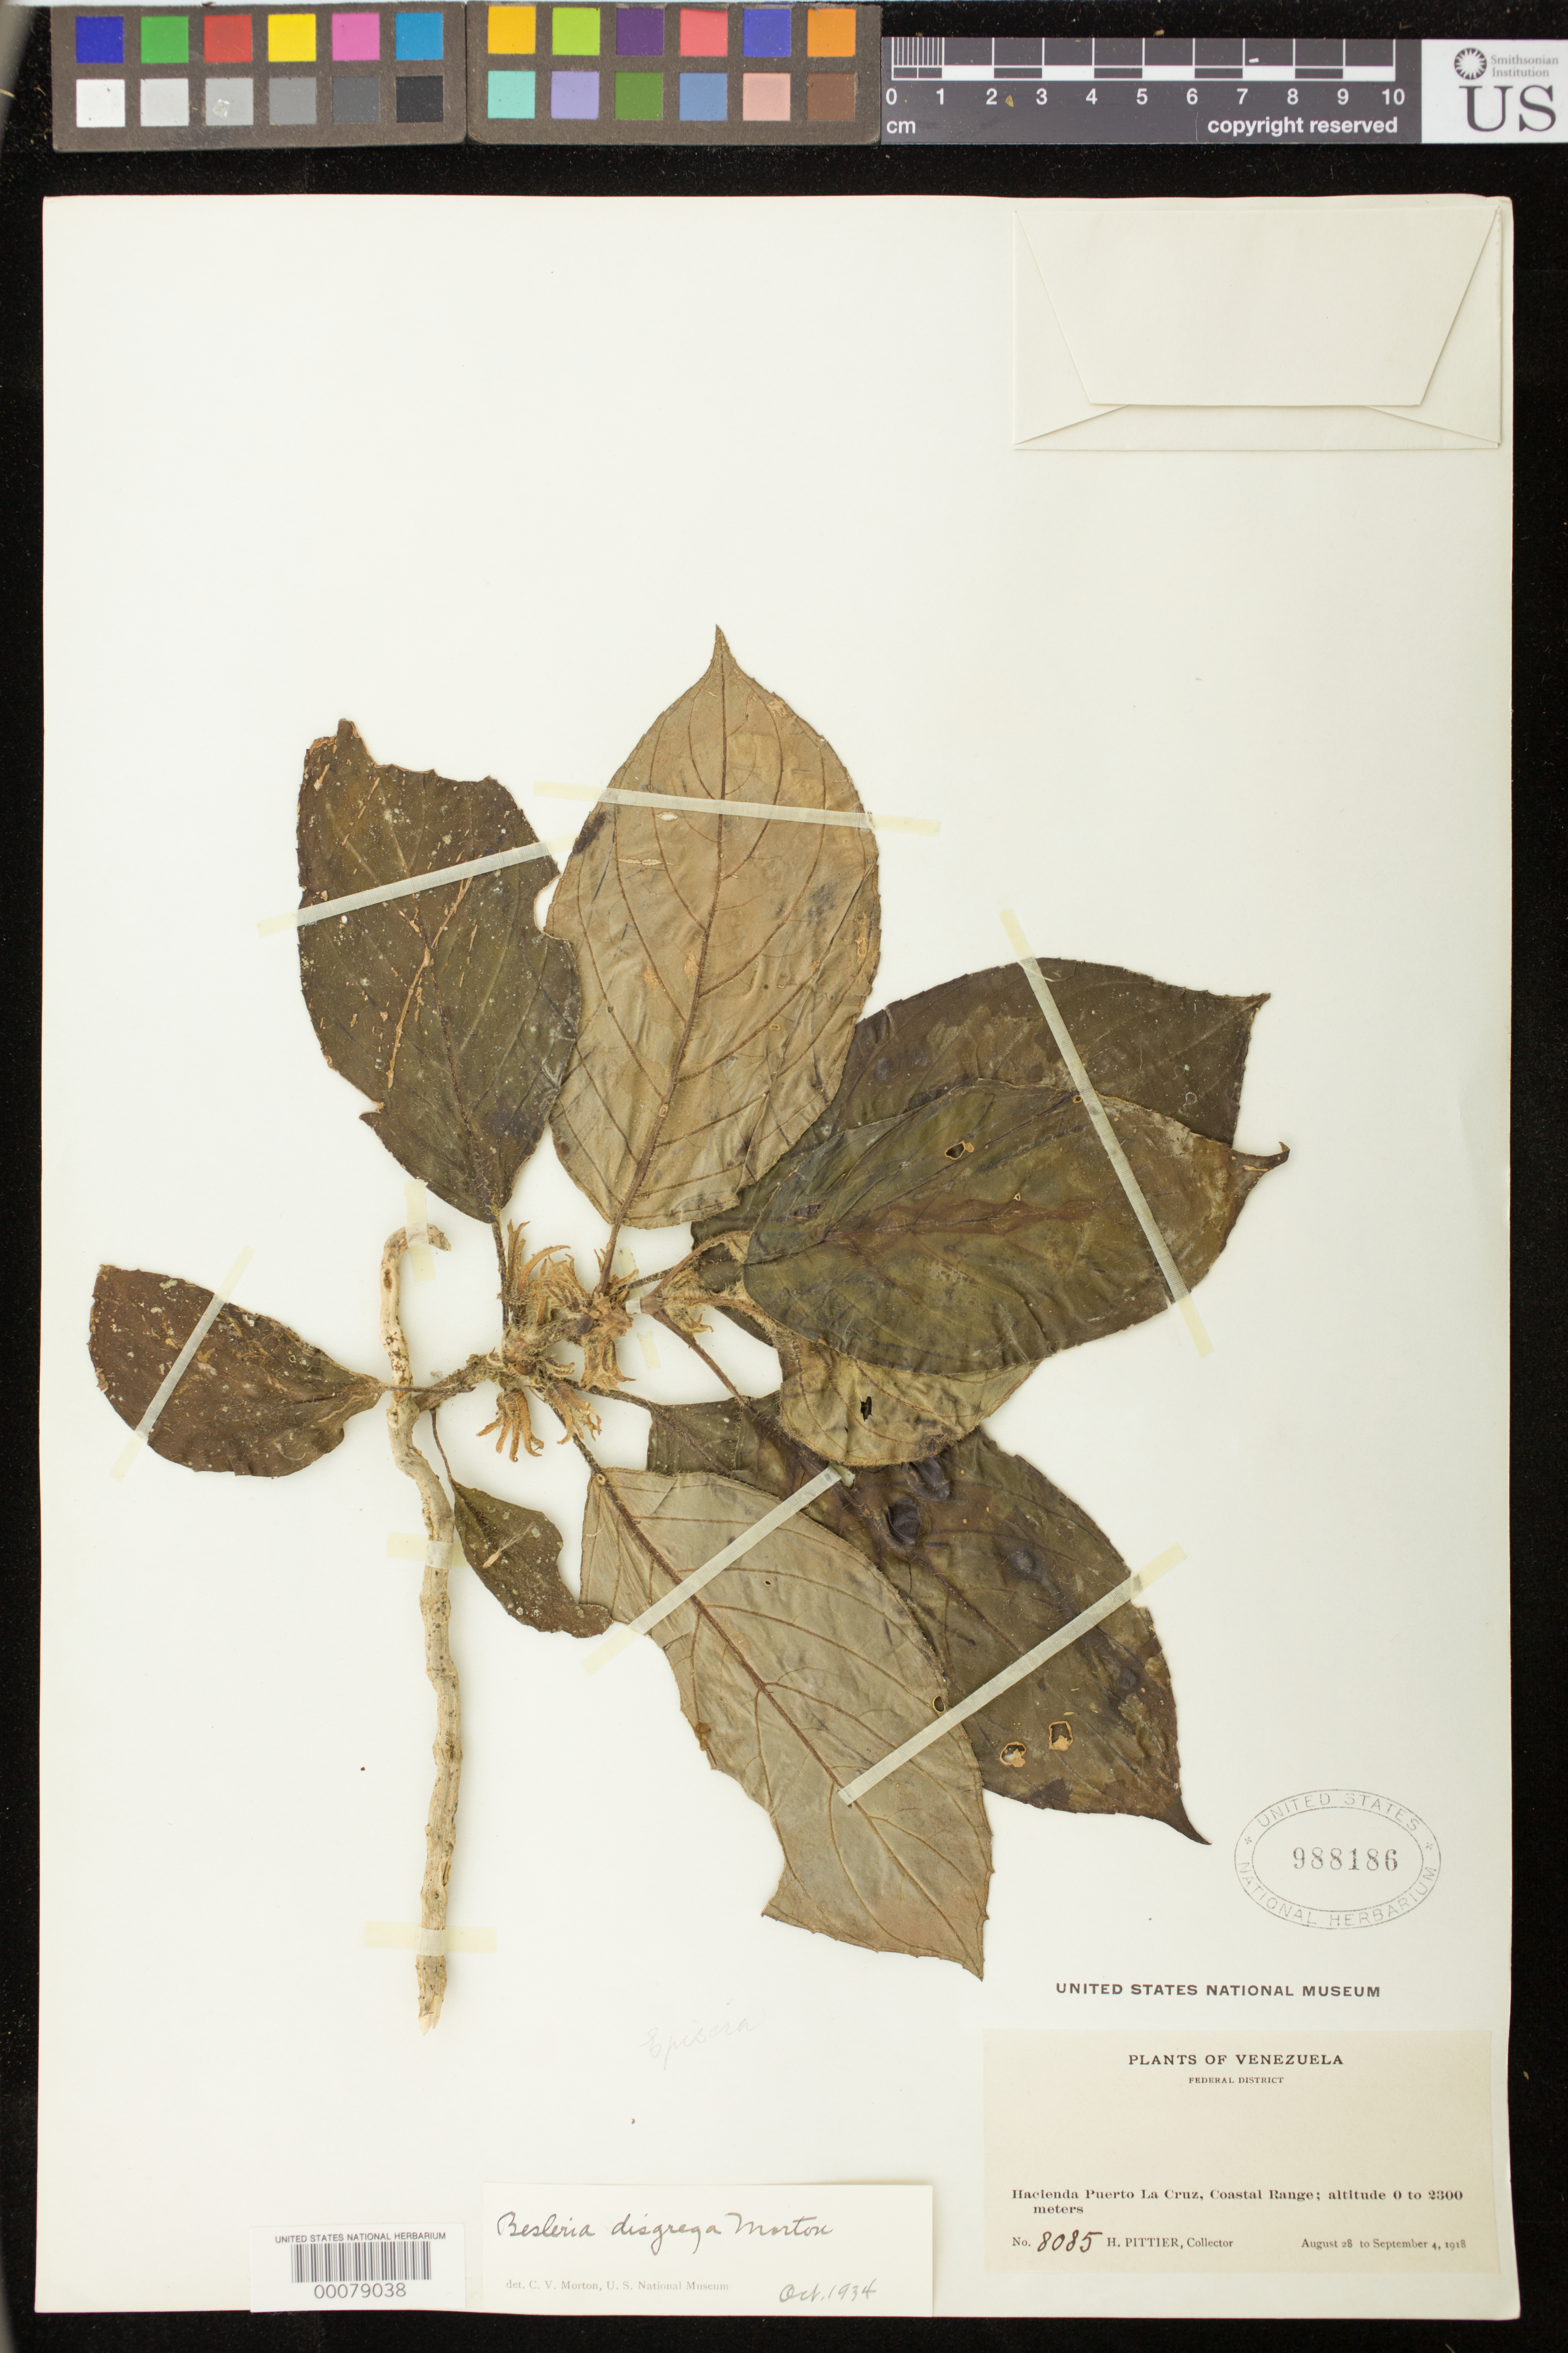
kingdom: Plantae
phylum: Tracheophyta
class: Magnoliopsida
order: Lamiales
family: Gesneriaceae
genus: Besleria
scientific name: Besleria disgrega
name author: C.V. Morton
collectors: H. F. Pittier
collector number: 8085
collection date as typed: Aug-Sep 1918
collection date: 1918-08/1918-09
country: Venezuela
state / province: Distrito Federal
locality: Hacienda Puerto La Cruz, coastal range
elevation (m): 0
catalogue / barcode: US 988186